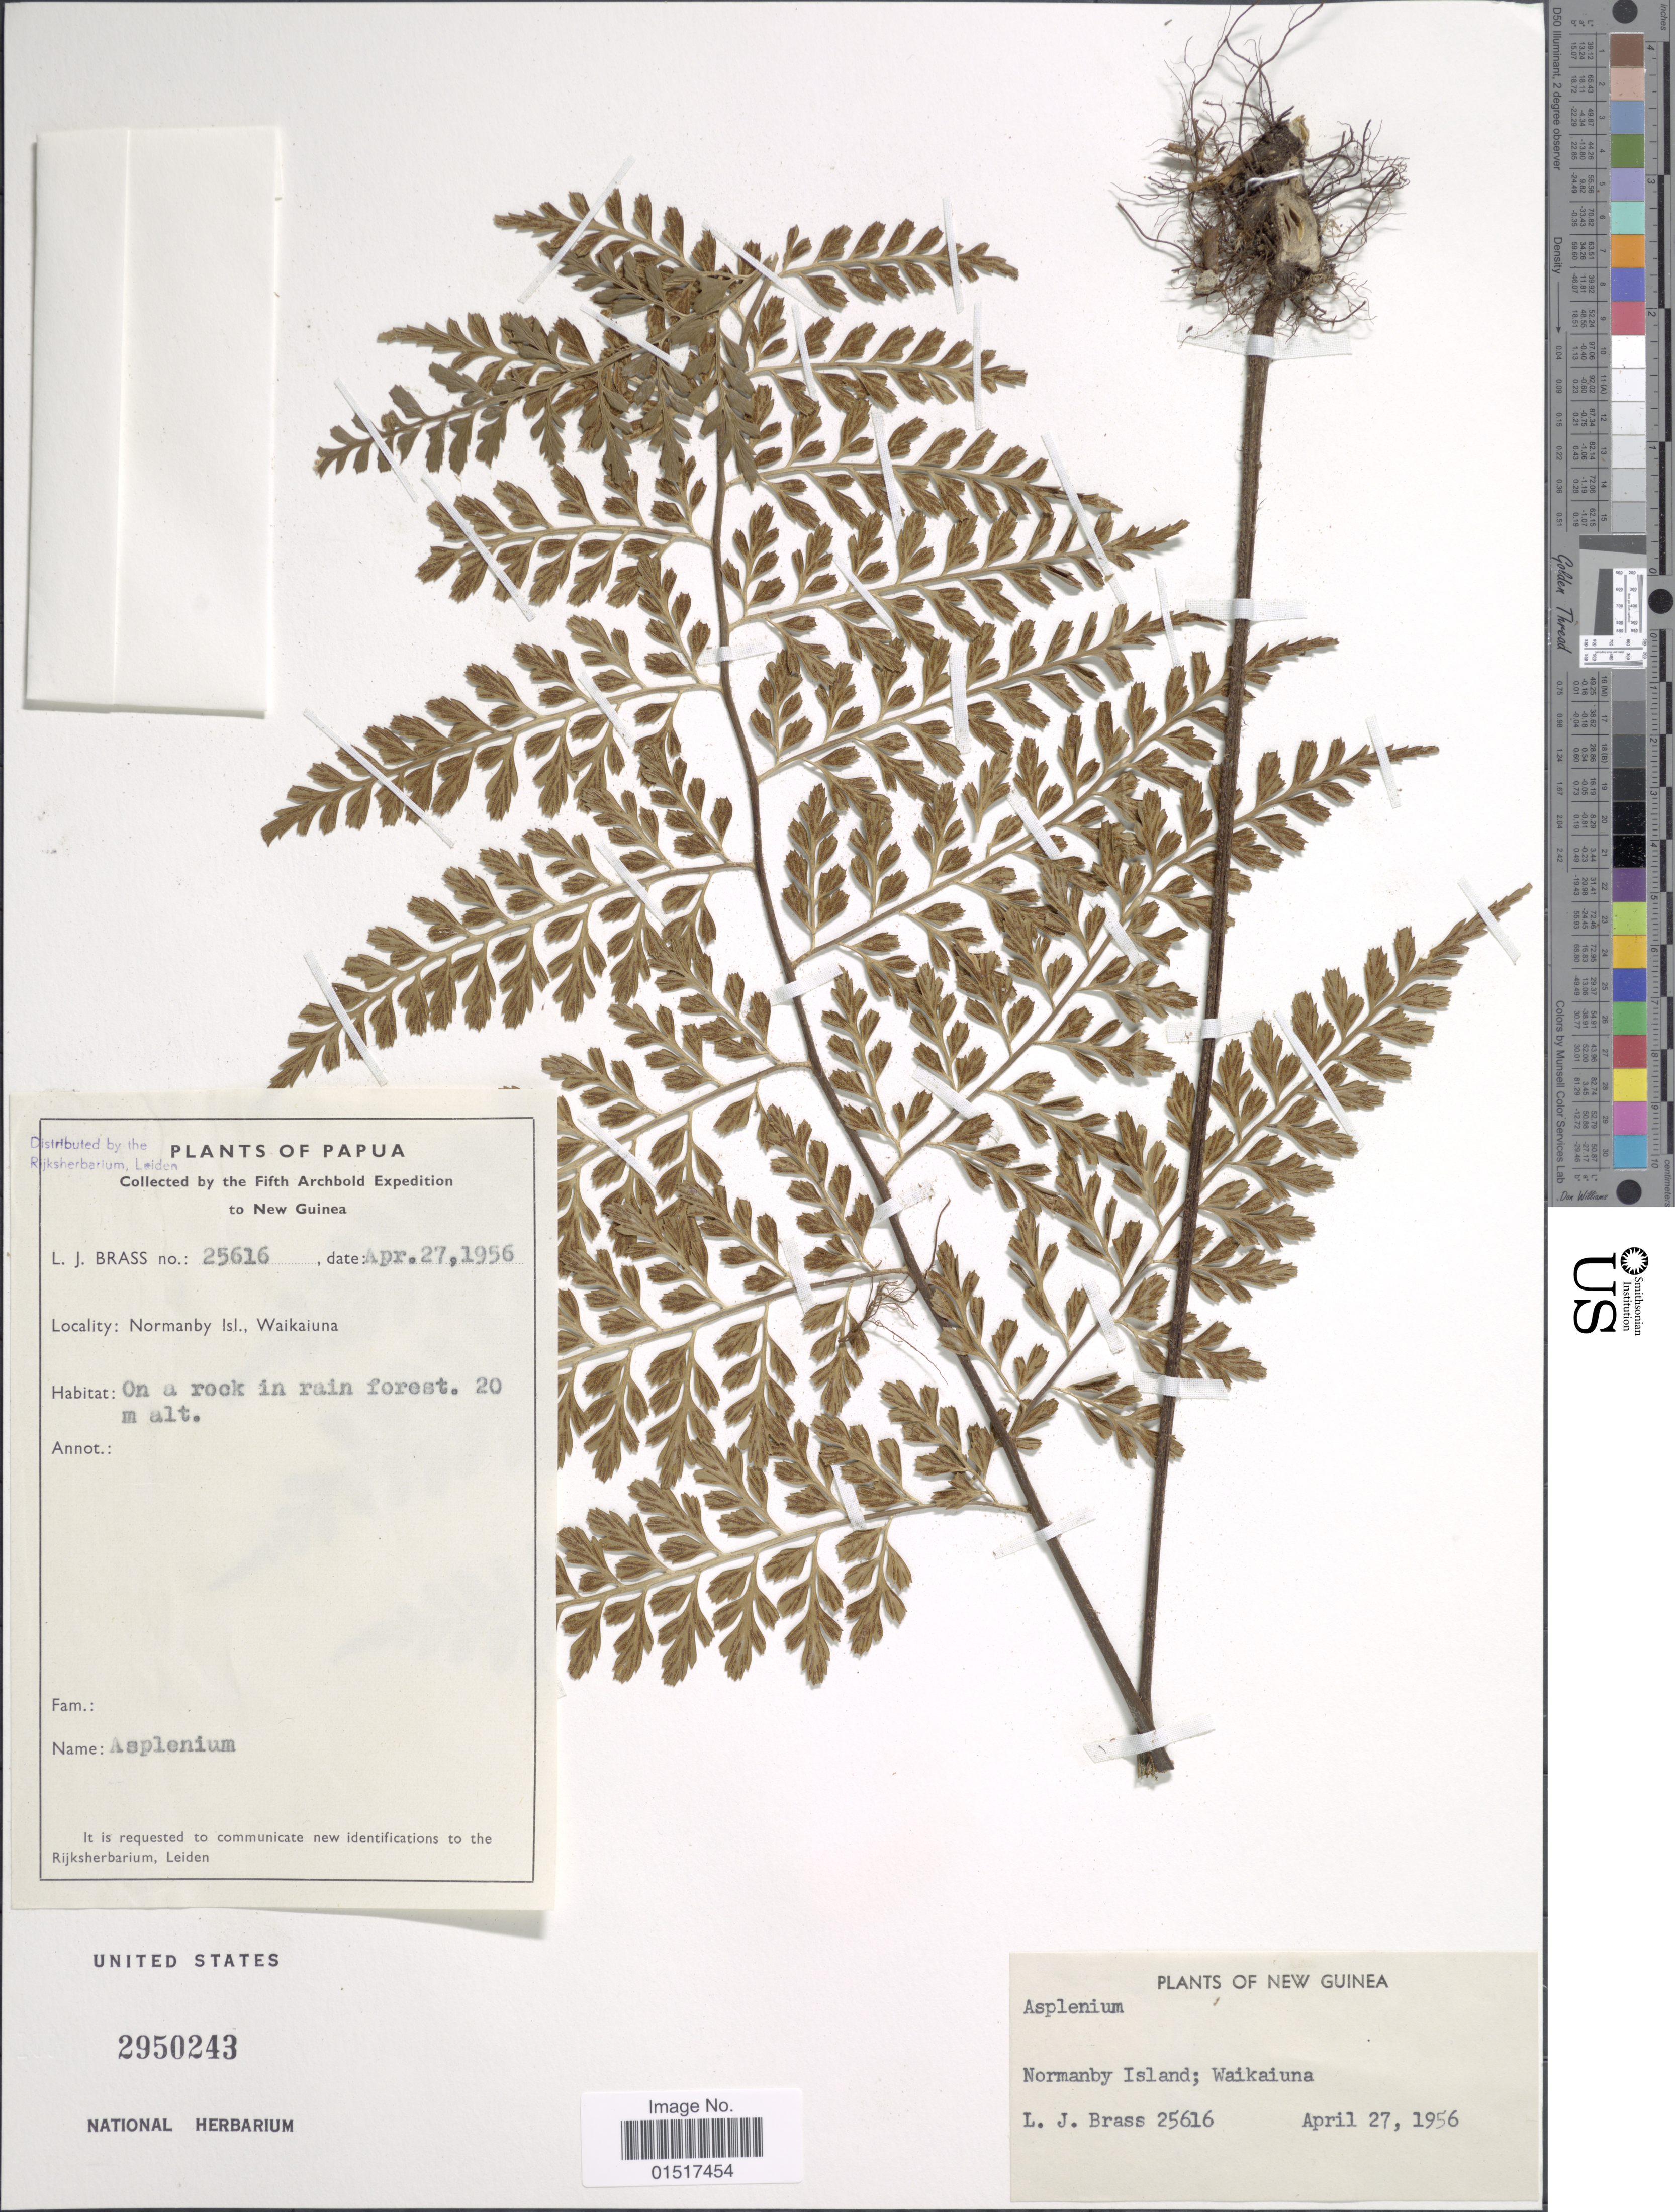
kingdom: Plantae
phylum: Tracheophyta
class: Polypodiopsida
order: Polypodiales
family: Aspleniaceae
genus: Asplenium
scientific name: Asplenium sp.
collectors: L. J. Brass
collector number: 25616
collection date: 1956-04-27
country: Papua New Guinea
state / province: Milne Bay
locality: New Guinea. Papua. Normanby Island; Waikaiuna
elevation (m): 20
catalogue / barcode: US 2950243